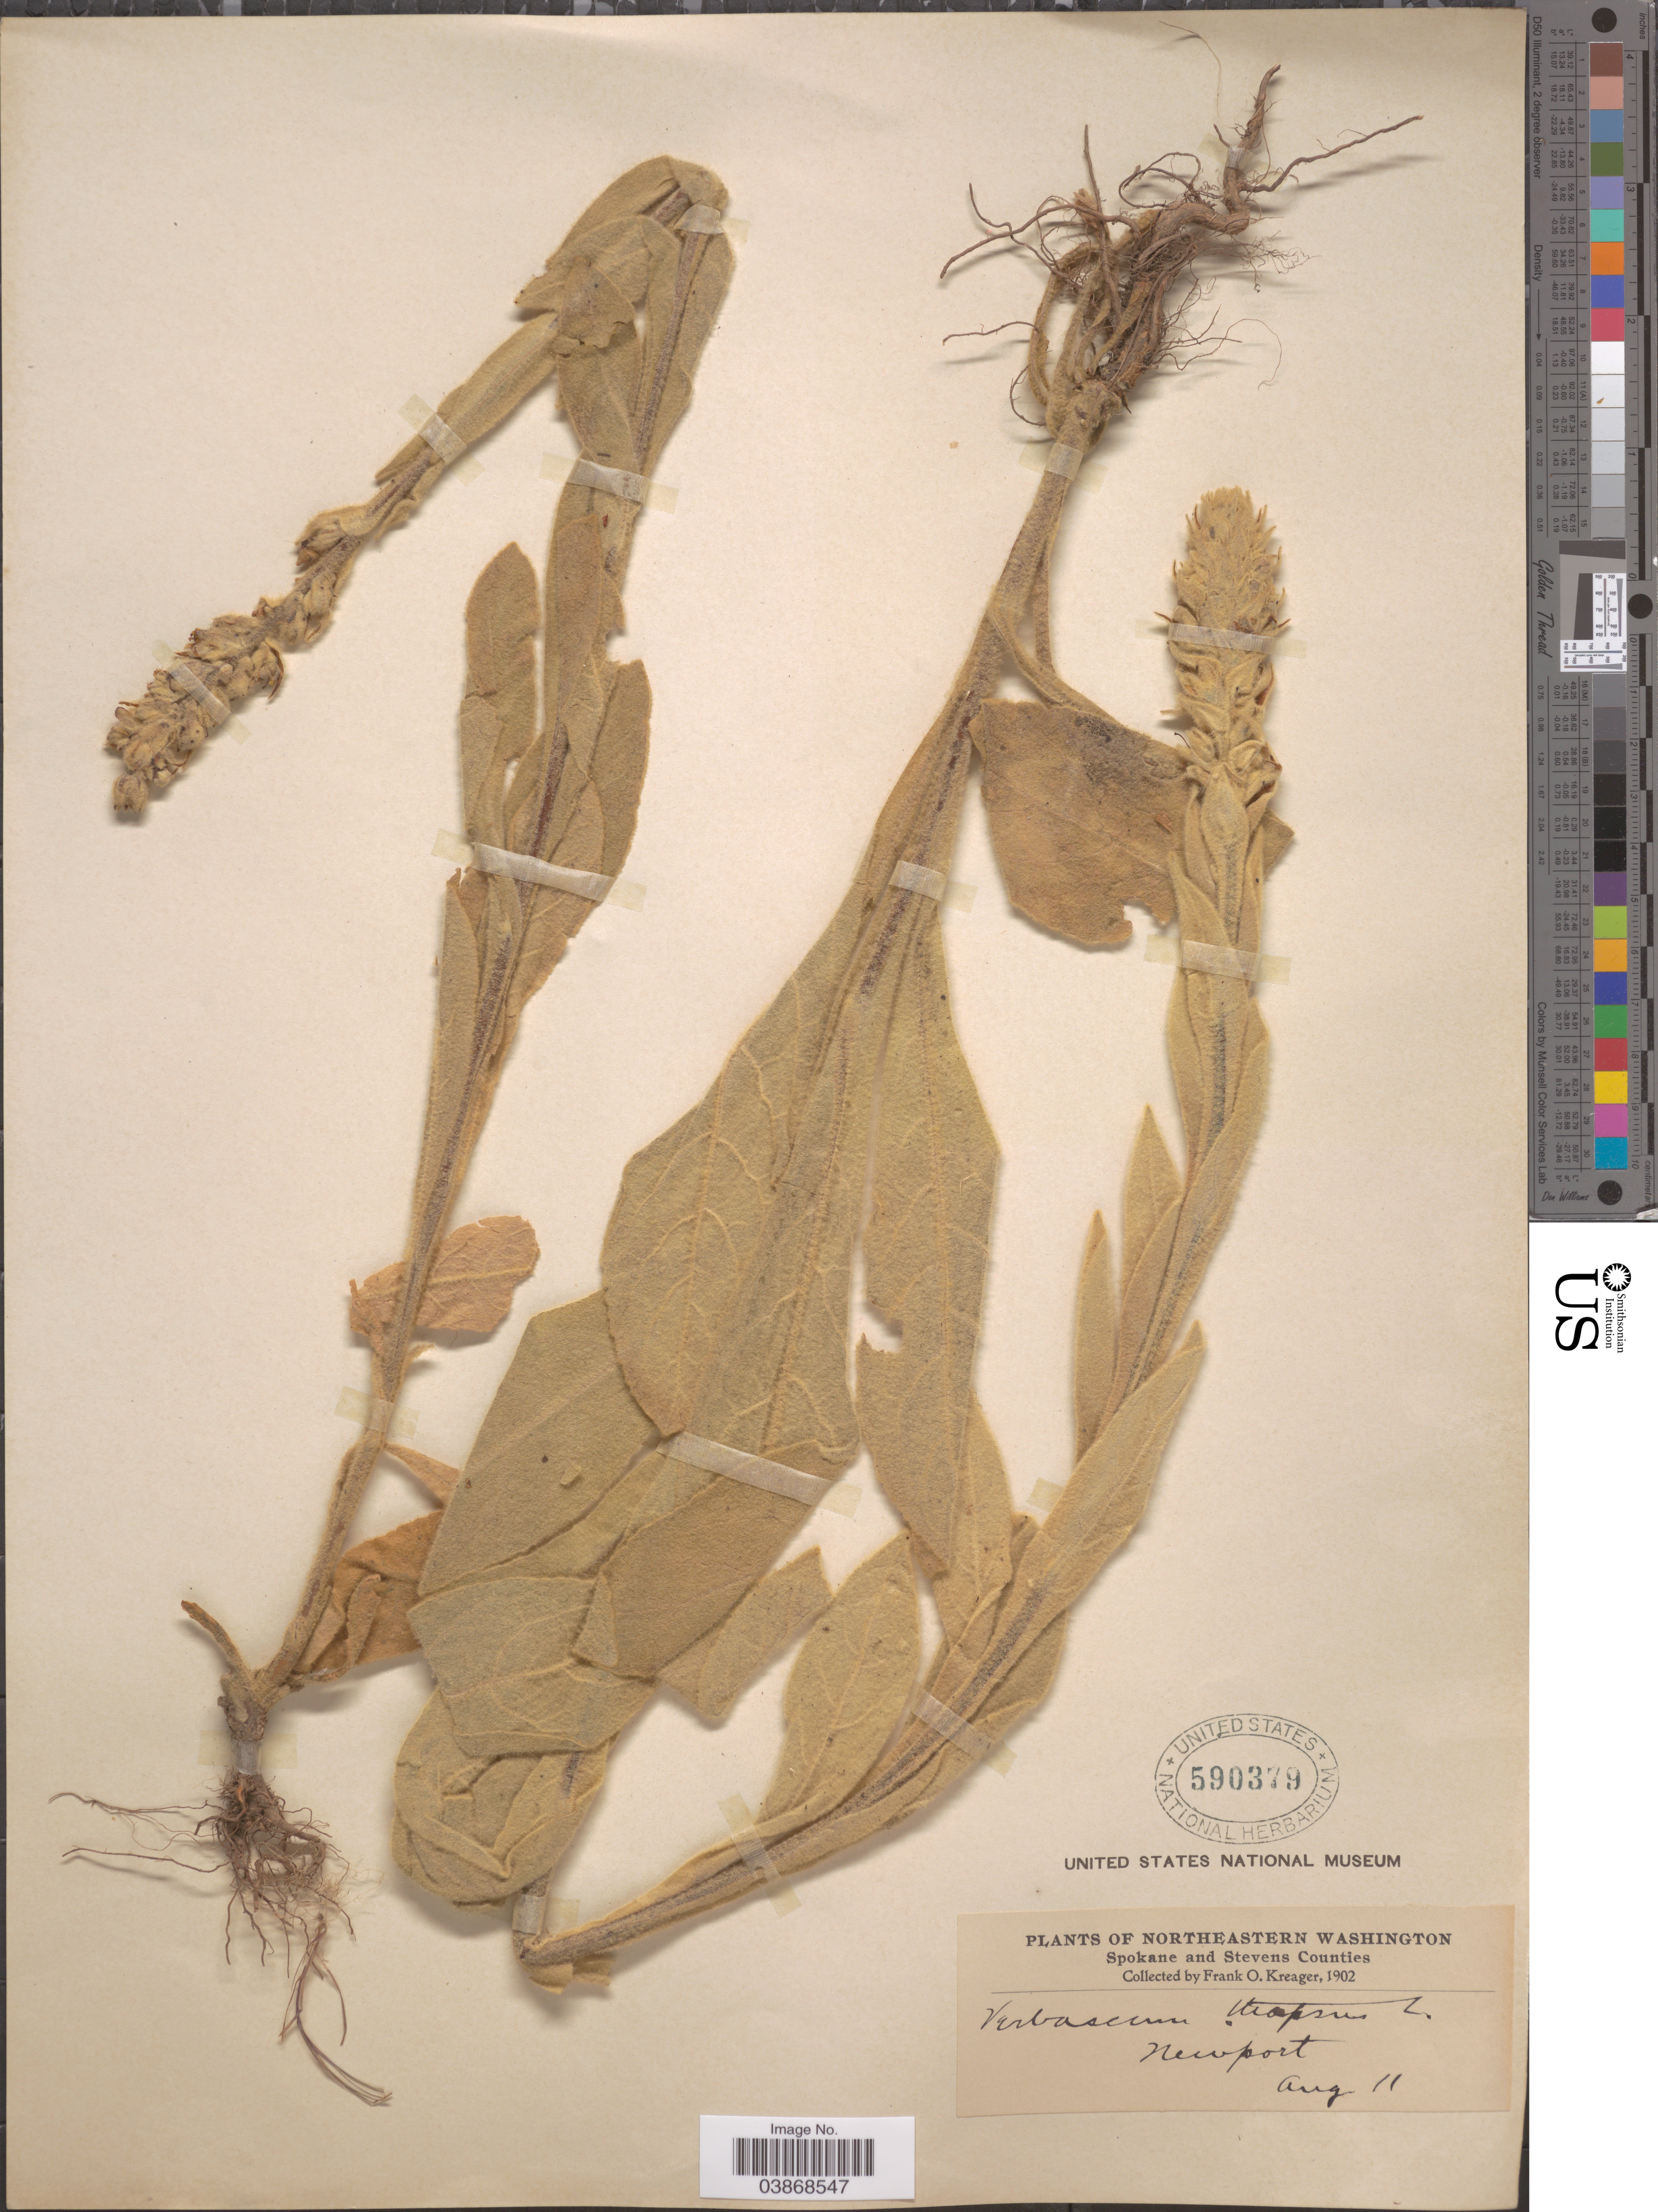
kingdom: Plantae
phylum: Tracheophyta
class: Magnoliopsida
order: Lamiales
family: Scrophulariaceae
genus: Verbascum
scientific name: Verbascum thapsus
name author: L.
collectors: F. Kreager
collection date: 1902-08-11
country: United States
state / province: Washington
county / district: Spokane / Stevens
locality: Northeastern Washington. Spokane and Stevens Counties. Newport.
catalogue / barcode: US 590379